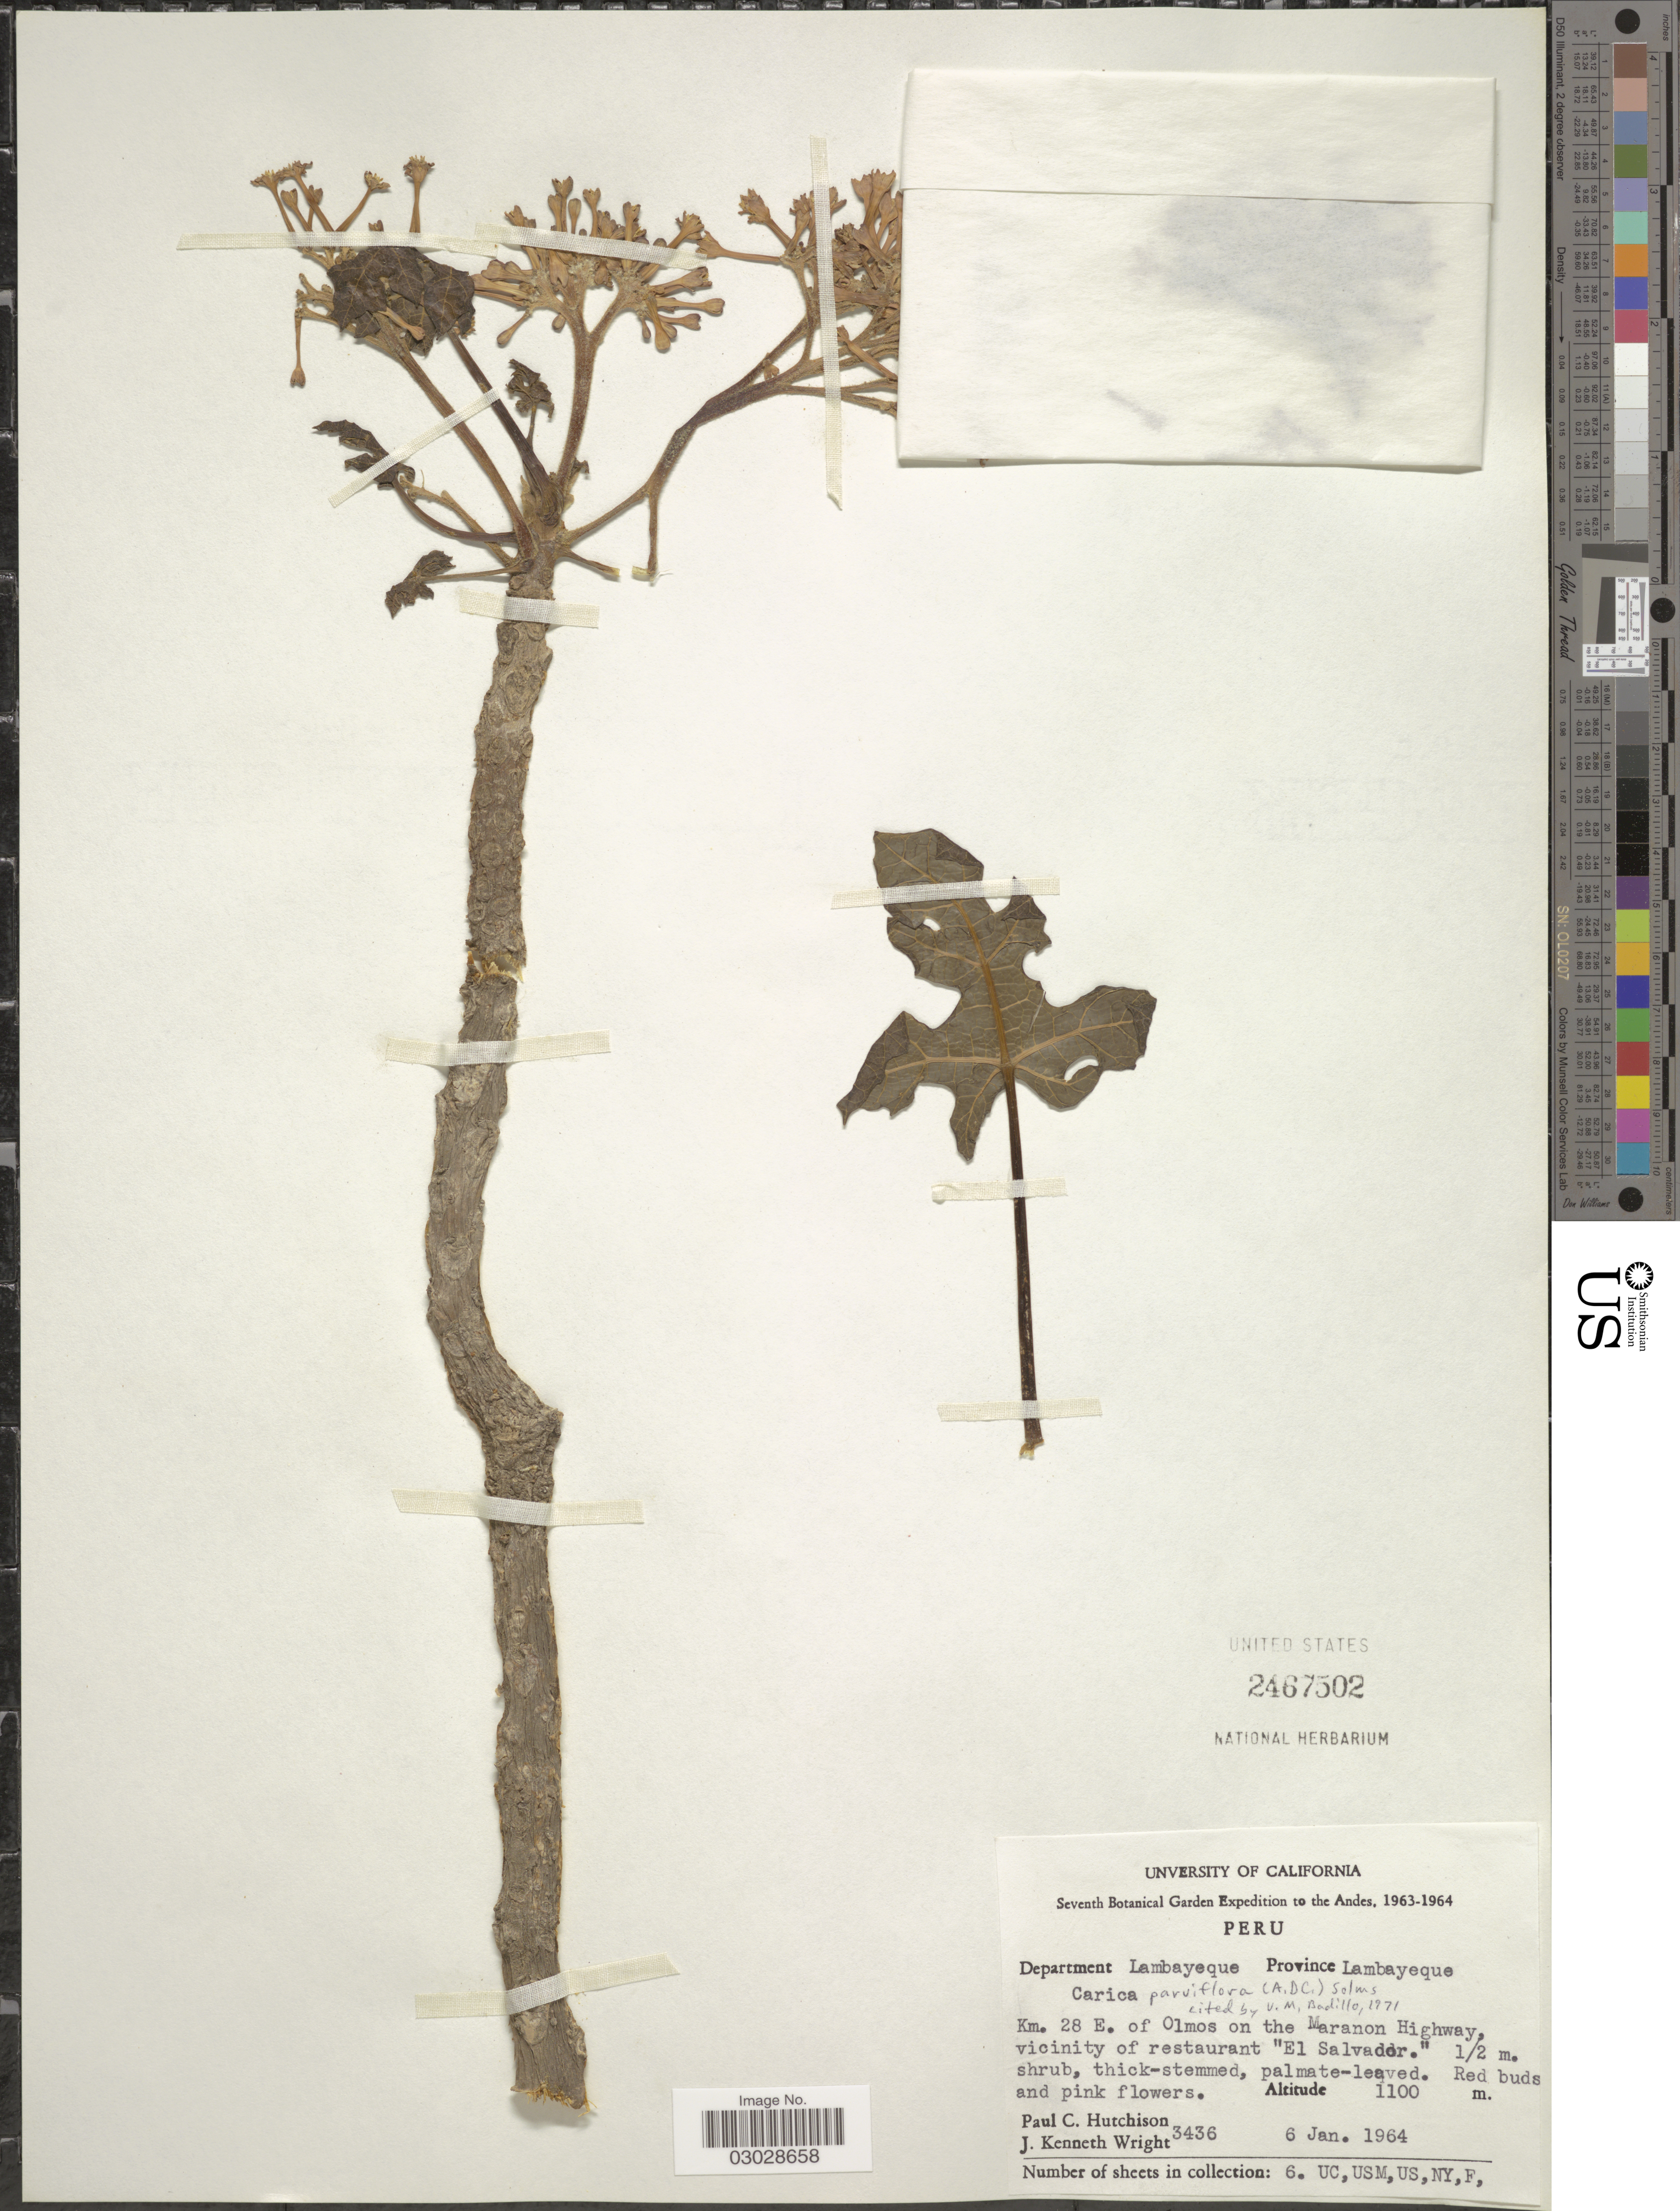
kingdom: Plantae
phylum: Tracheophyta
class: Magnoliopsida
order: Brassicales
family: Caricaceae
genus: Vasconcellea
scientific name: Vasconcellea parviflora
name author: A. DC.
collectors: P. C. Hutchison & J. K. Wright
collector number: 3436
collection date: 1964-01-06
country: Peru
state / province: Lambayeque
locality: Department Lambayeque, Km. 28 E. of Olmos on the Maranon Highway, vicinity of restaurant "El Salvador".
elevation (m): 1100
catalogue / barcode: US 2467502